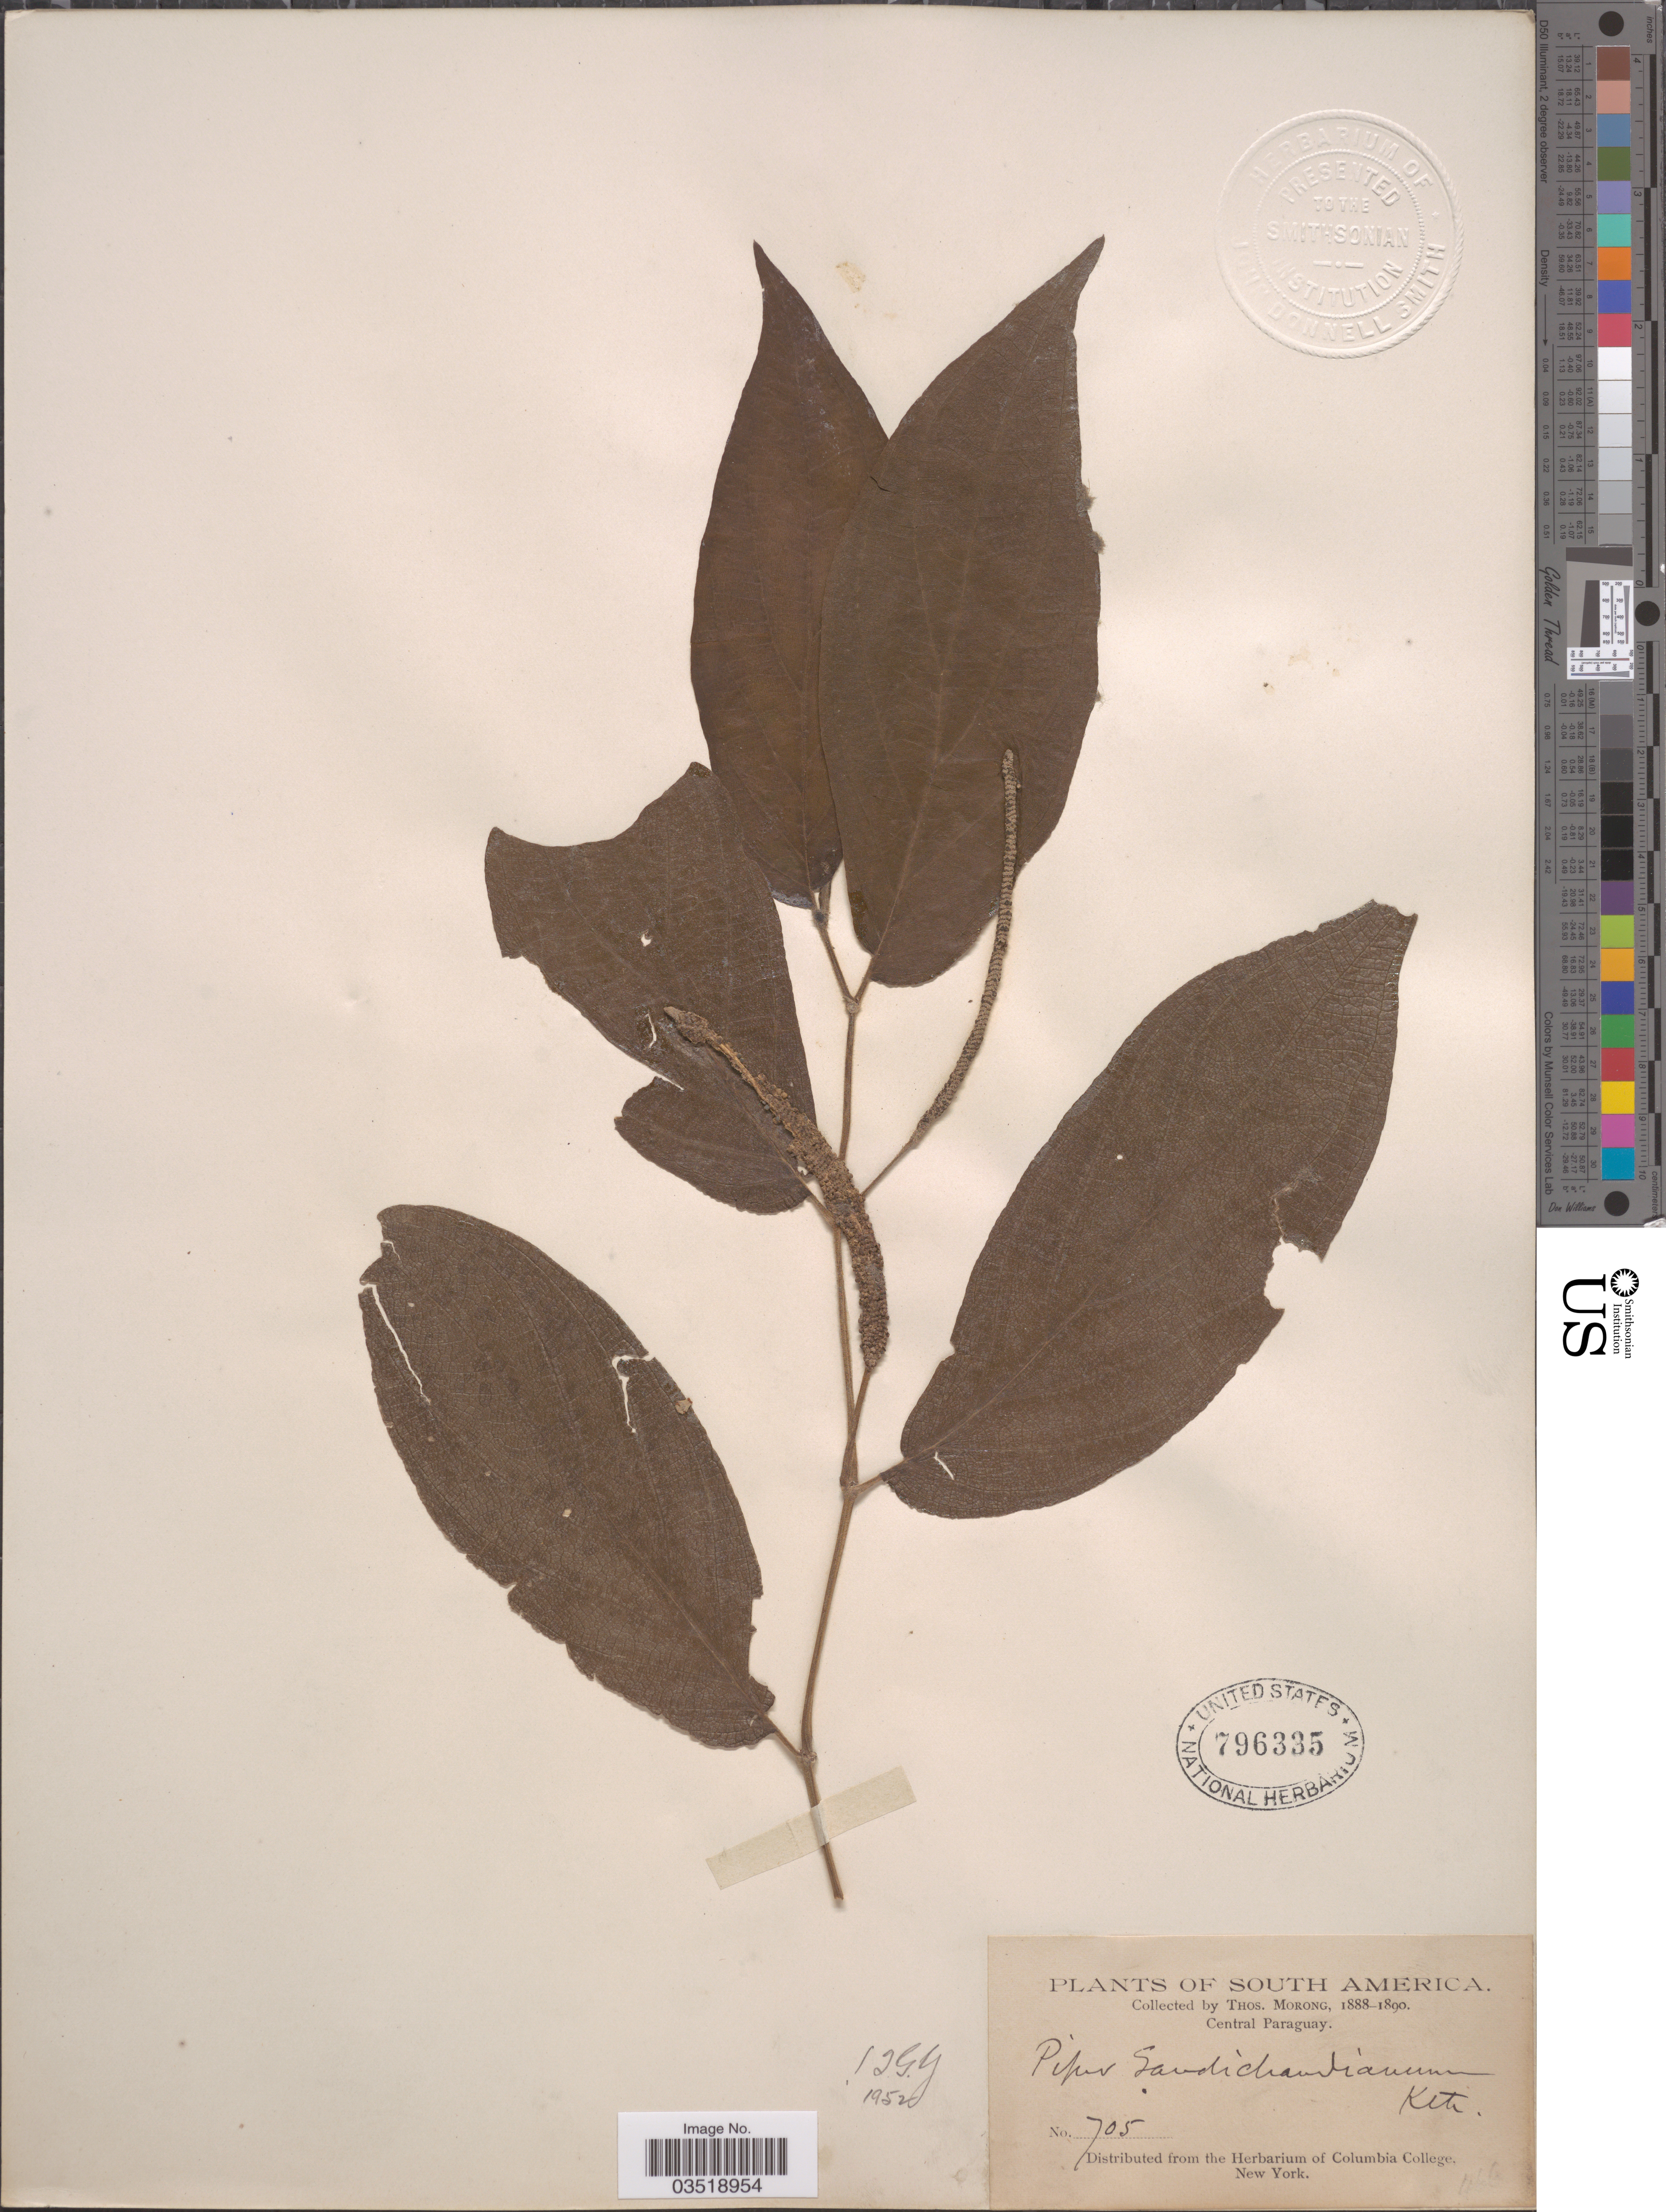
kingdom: Plantae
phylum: Tracheophyta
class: Magnoliopsida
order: Piperales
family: Piperaceae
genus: Piper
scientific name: Piper gaudichaudianum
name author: Kunth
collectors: ex herb. T. Morong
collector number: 705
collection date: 1888/1890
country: Paraguay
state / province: Central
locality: Central Paraguay.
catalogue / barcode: US 796335